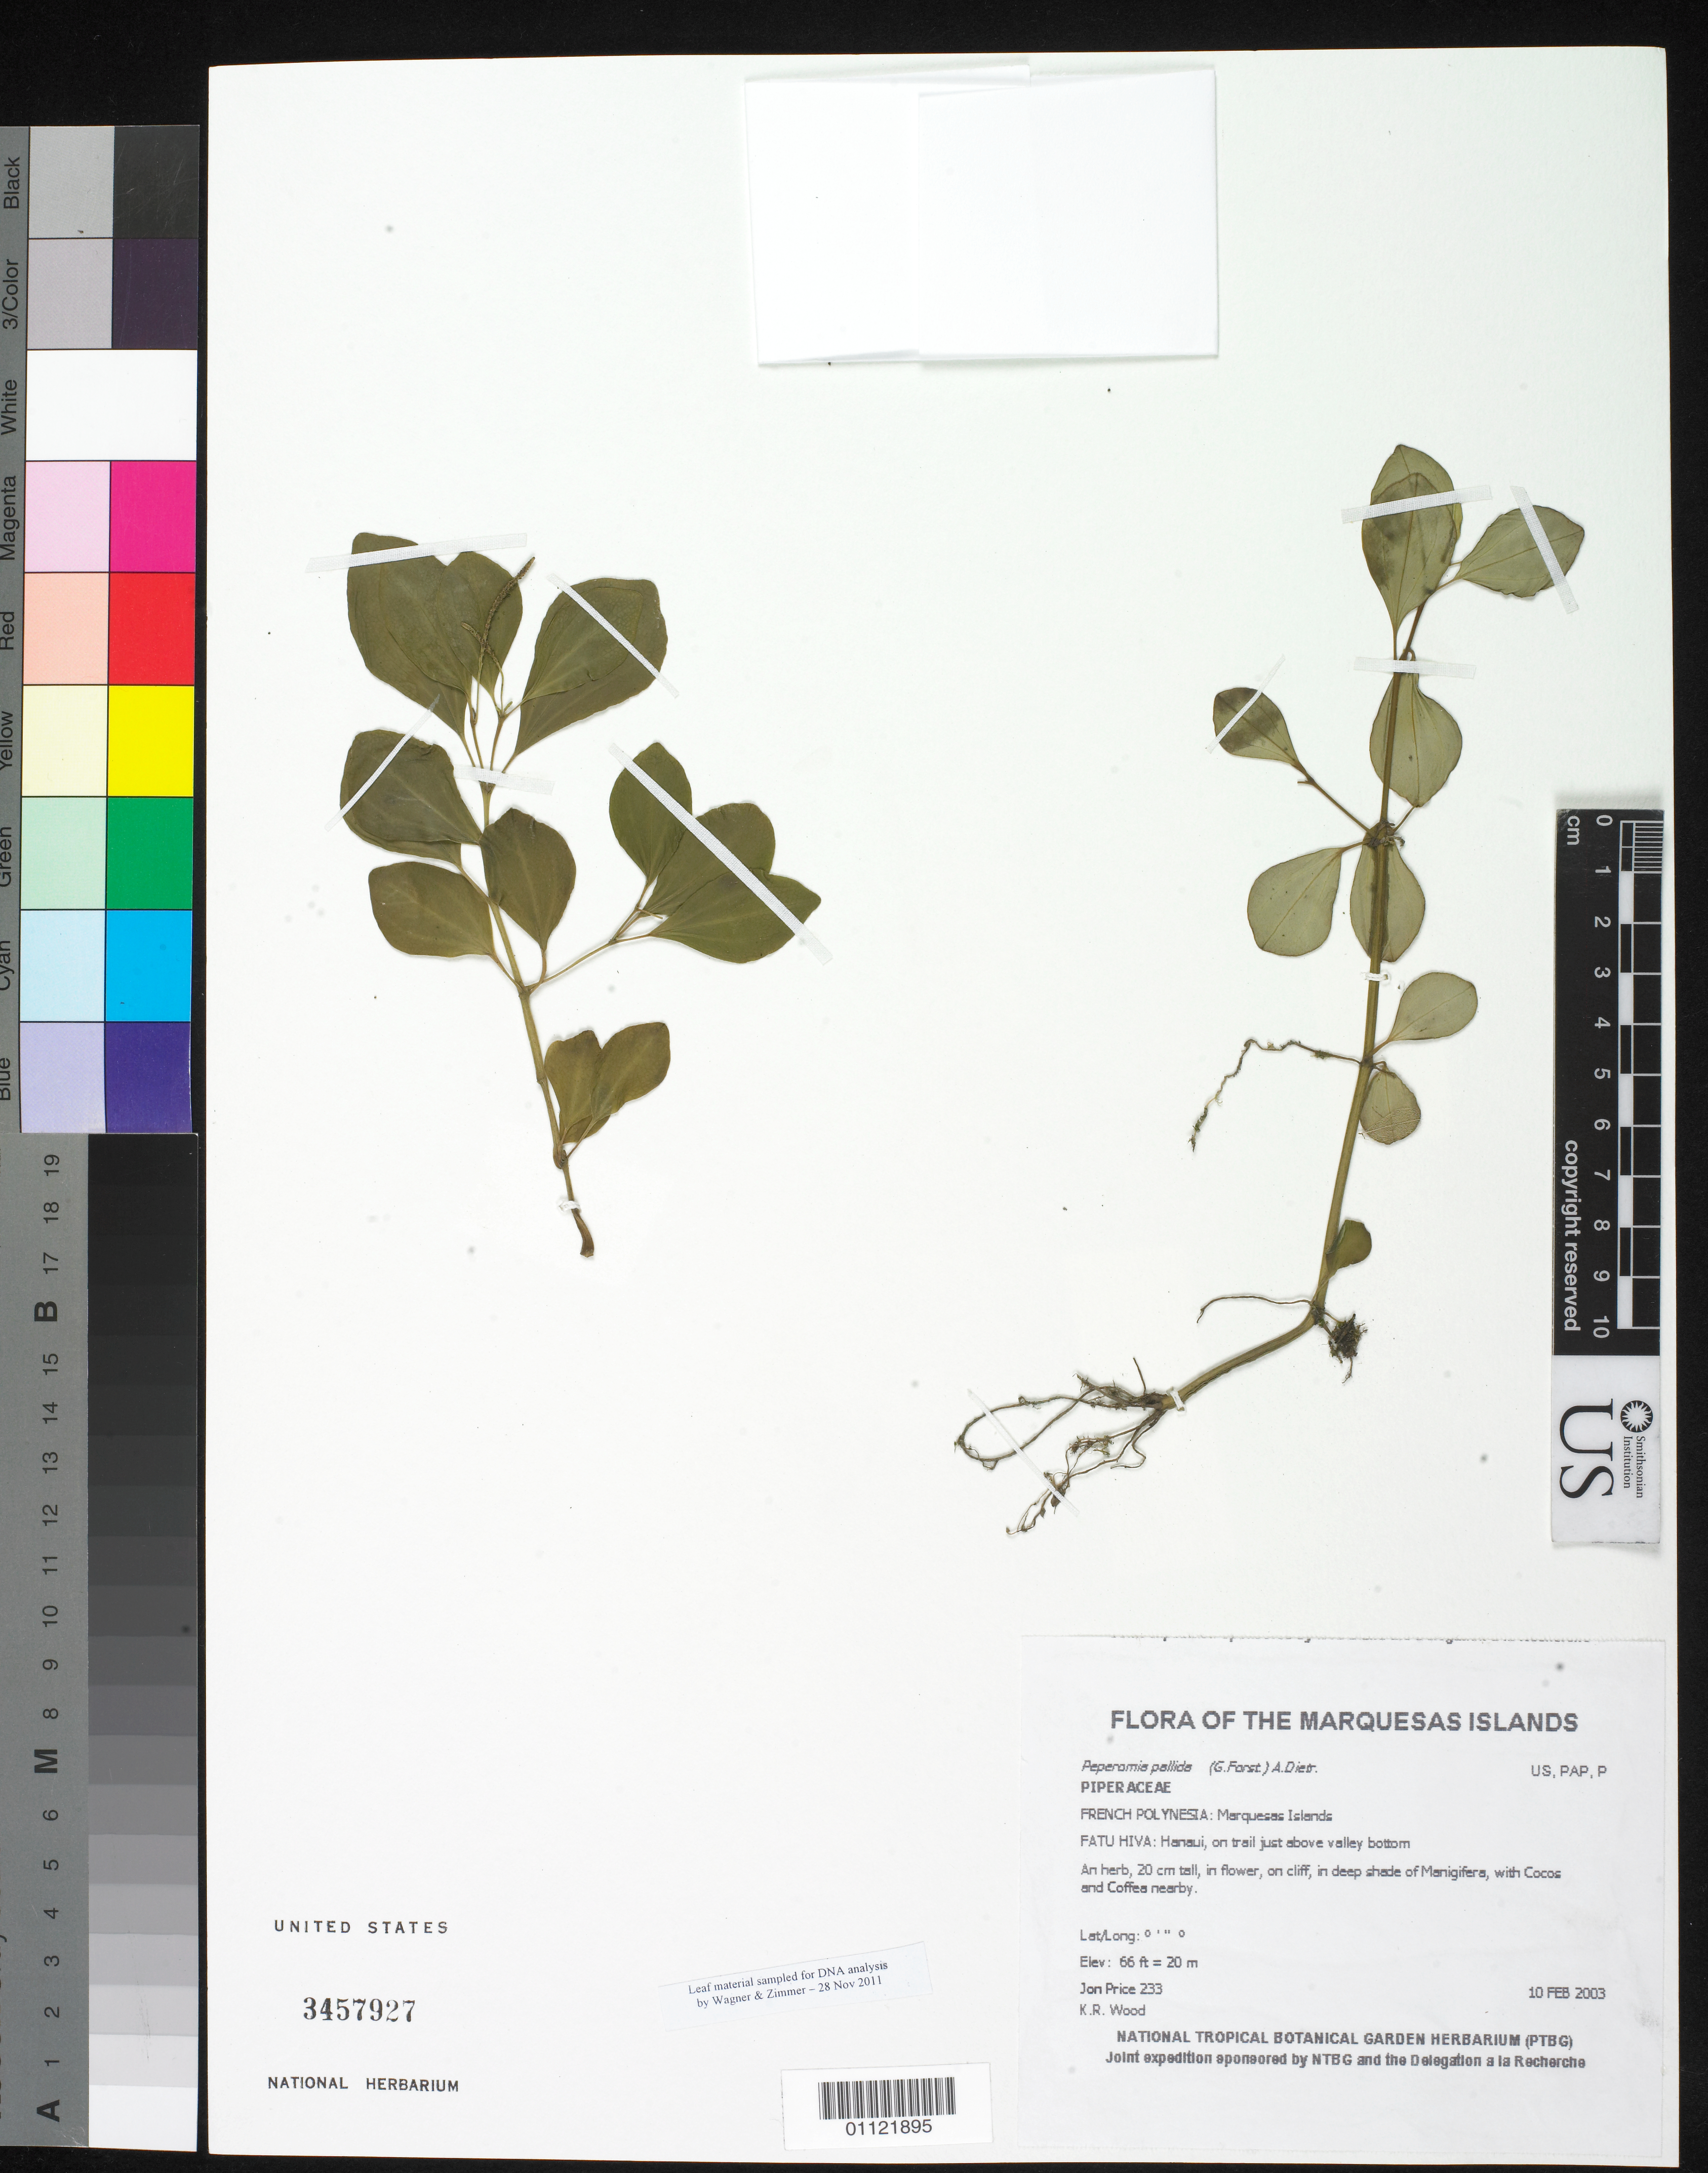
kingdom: Plantae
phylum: Tracheophyta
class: Magnoliopsida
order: Piperales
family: Piperaceae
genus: Peperomia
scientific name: Peperomia pallida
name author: (G. Forst.) Dietr.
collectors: J. Price & K. R. Wood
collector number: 233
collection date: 2003-02-10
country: French Polynesia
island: Fatu Hiva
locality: Hanaui, on trail just above valley bottom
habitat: On cliff, in deep shade of Manigifera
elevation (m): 20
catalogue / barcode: US 3457927